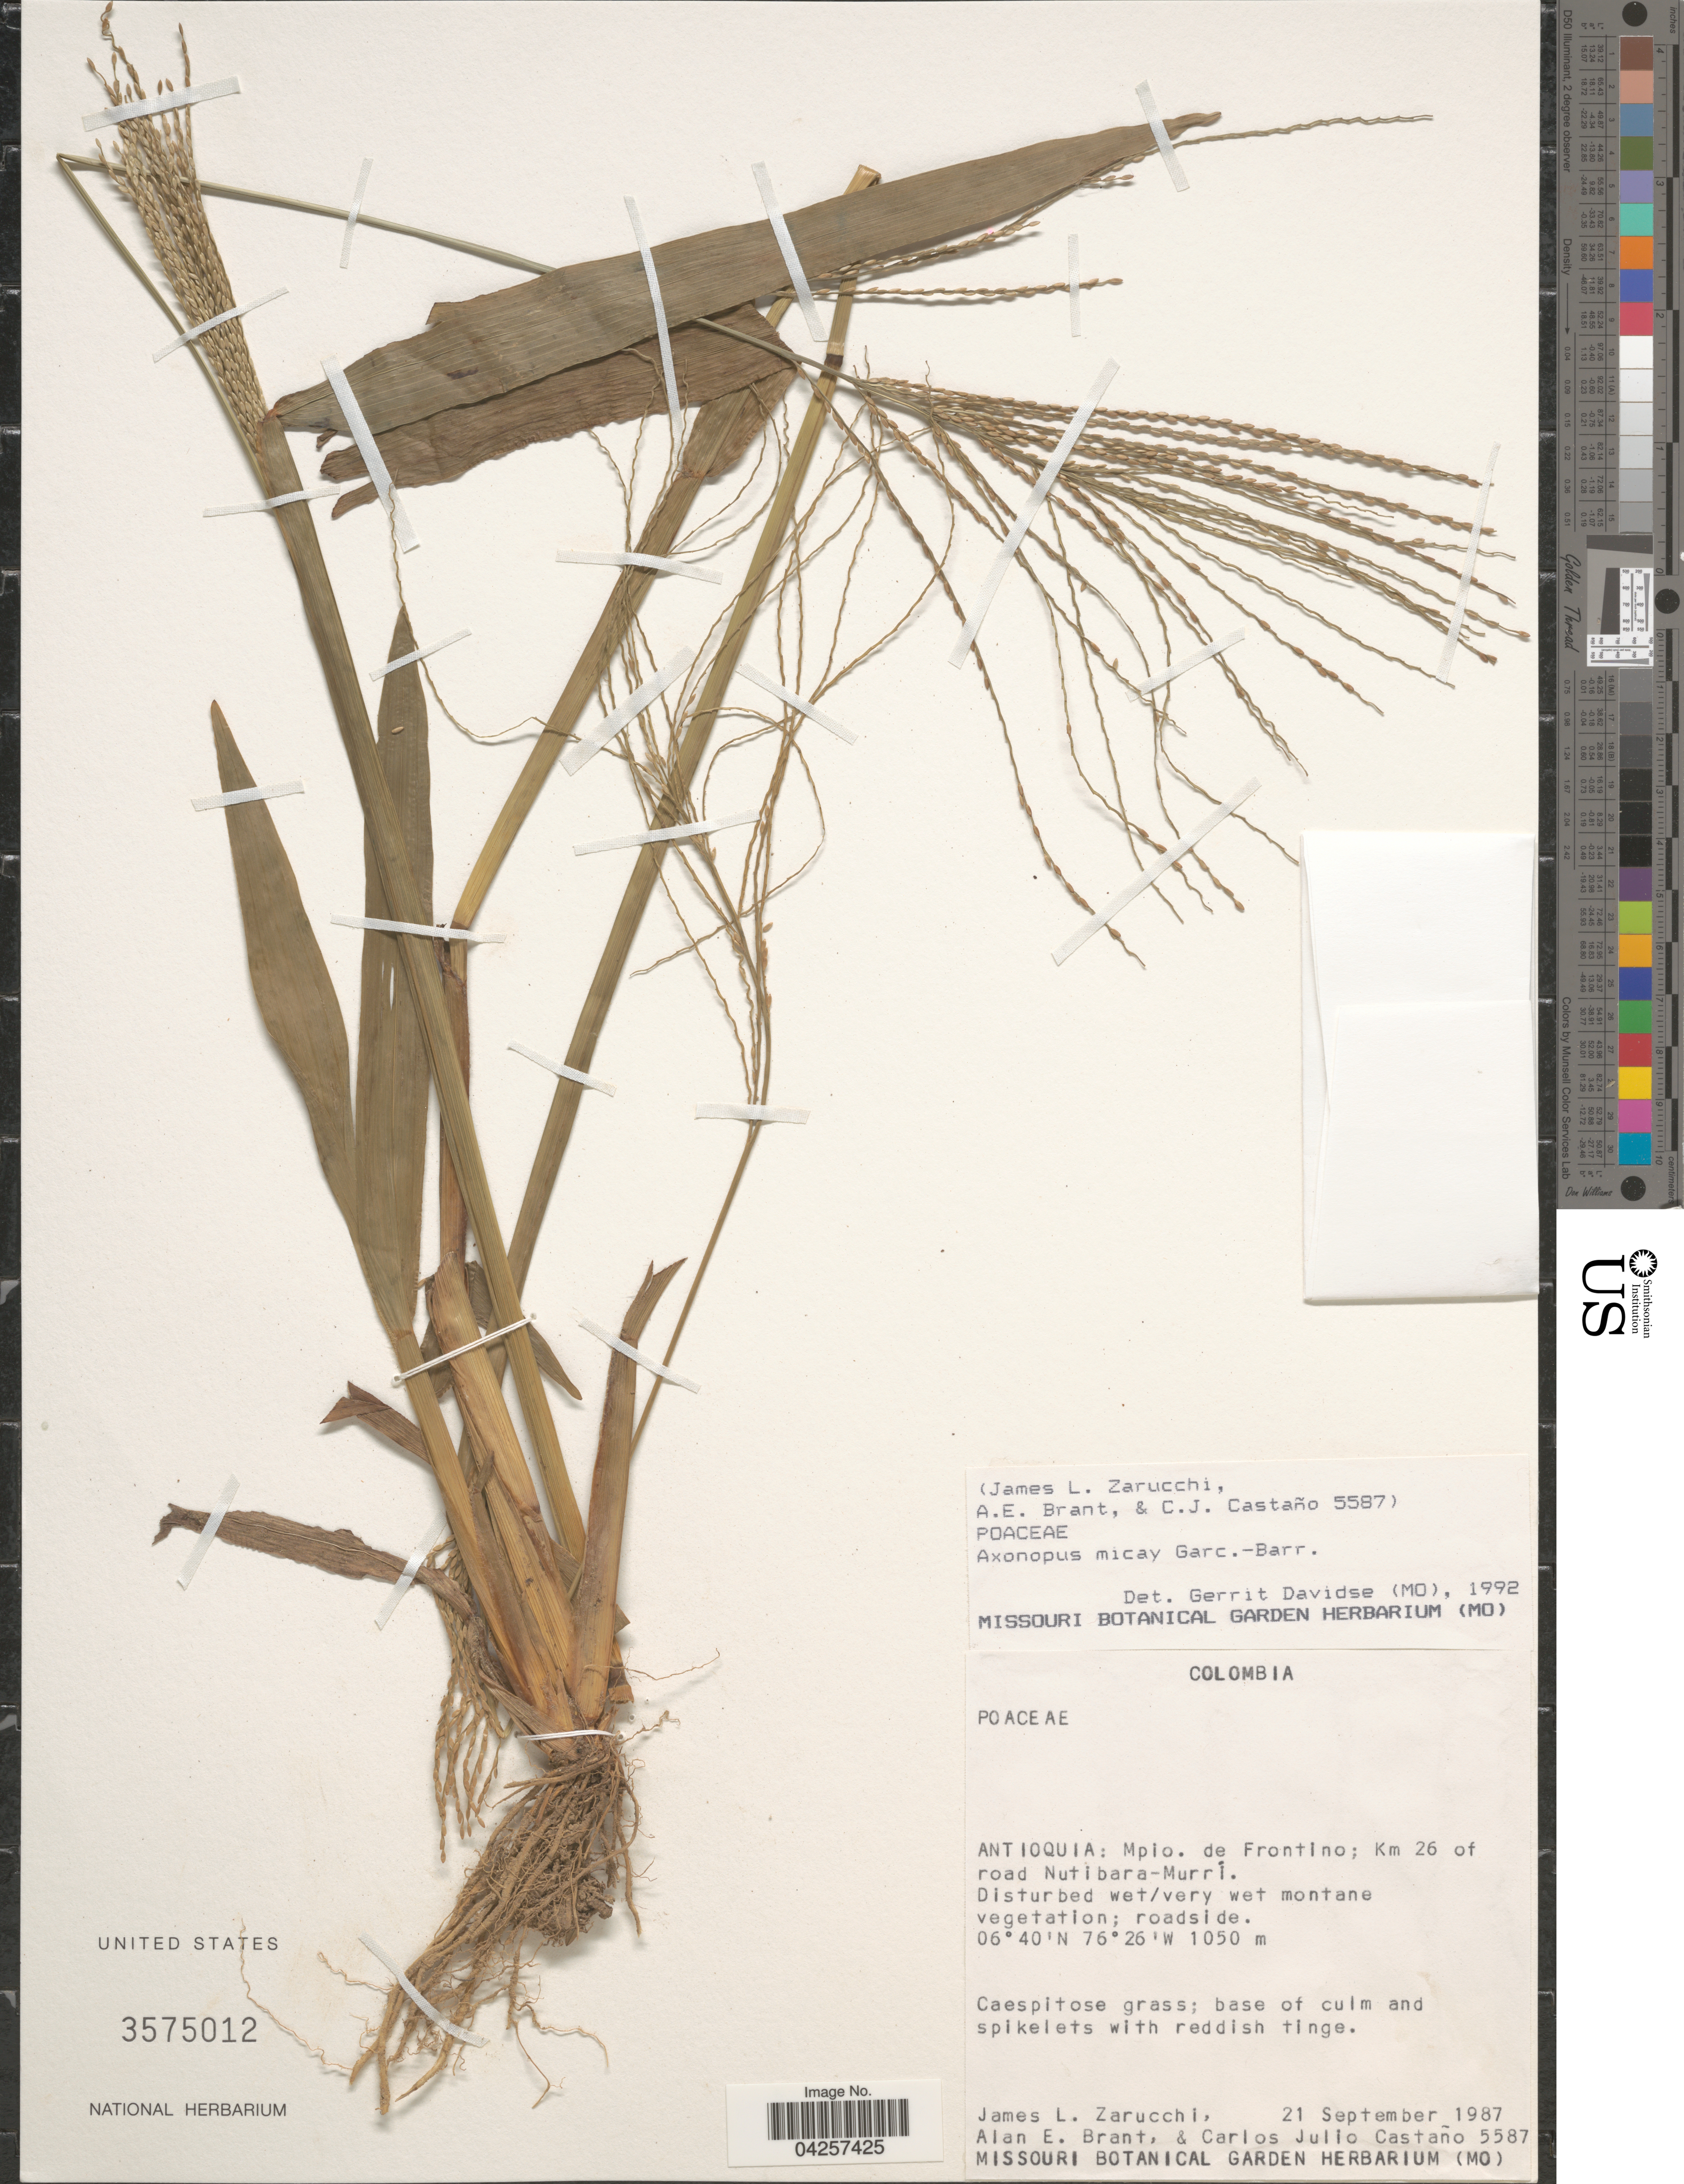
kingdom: Plantae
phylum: Tracheophyta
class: Liliopsida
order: Poales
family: Poaceae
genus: Axonopus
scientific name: Axonopus micay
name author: García-Barr.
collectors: J. L. Zarucchi, A. Brant & C. Castaño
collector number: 5587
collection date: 1987-09-21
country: Colombia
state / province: Antioquia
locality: Mpio. de Frontino; Km 26 of road Nutibara-Murrí. Disturbed wet/very wet montane vegetation; roadside.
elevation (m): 1050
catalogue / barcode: US 3575012